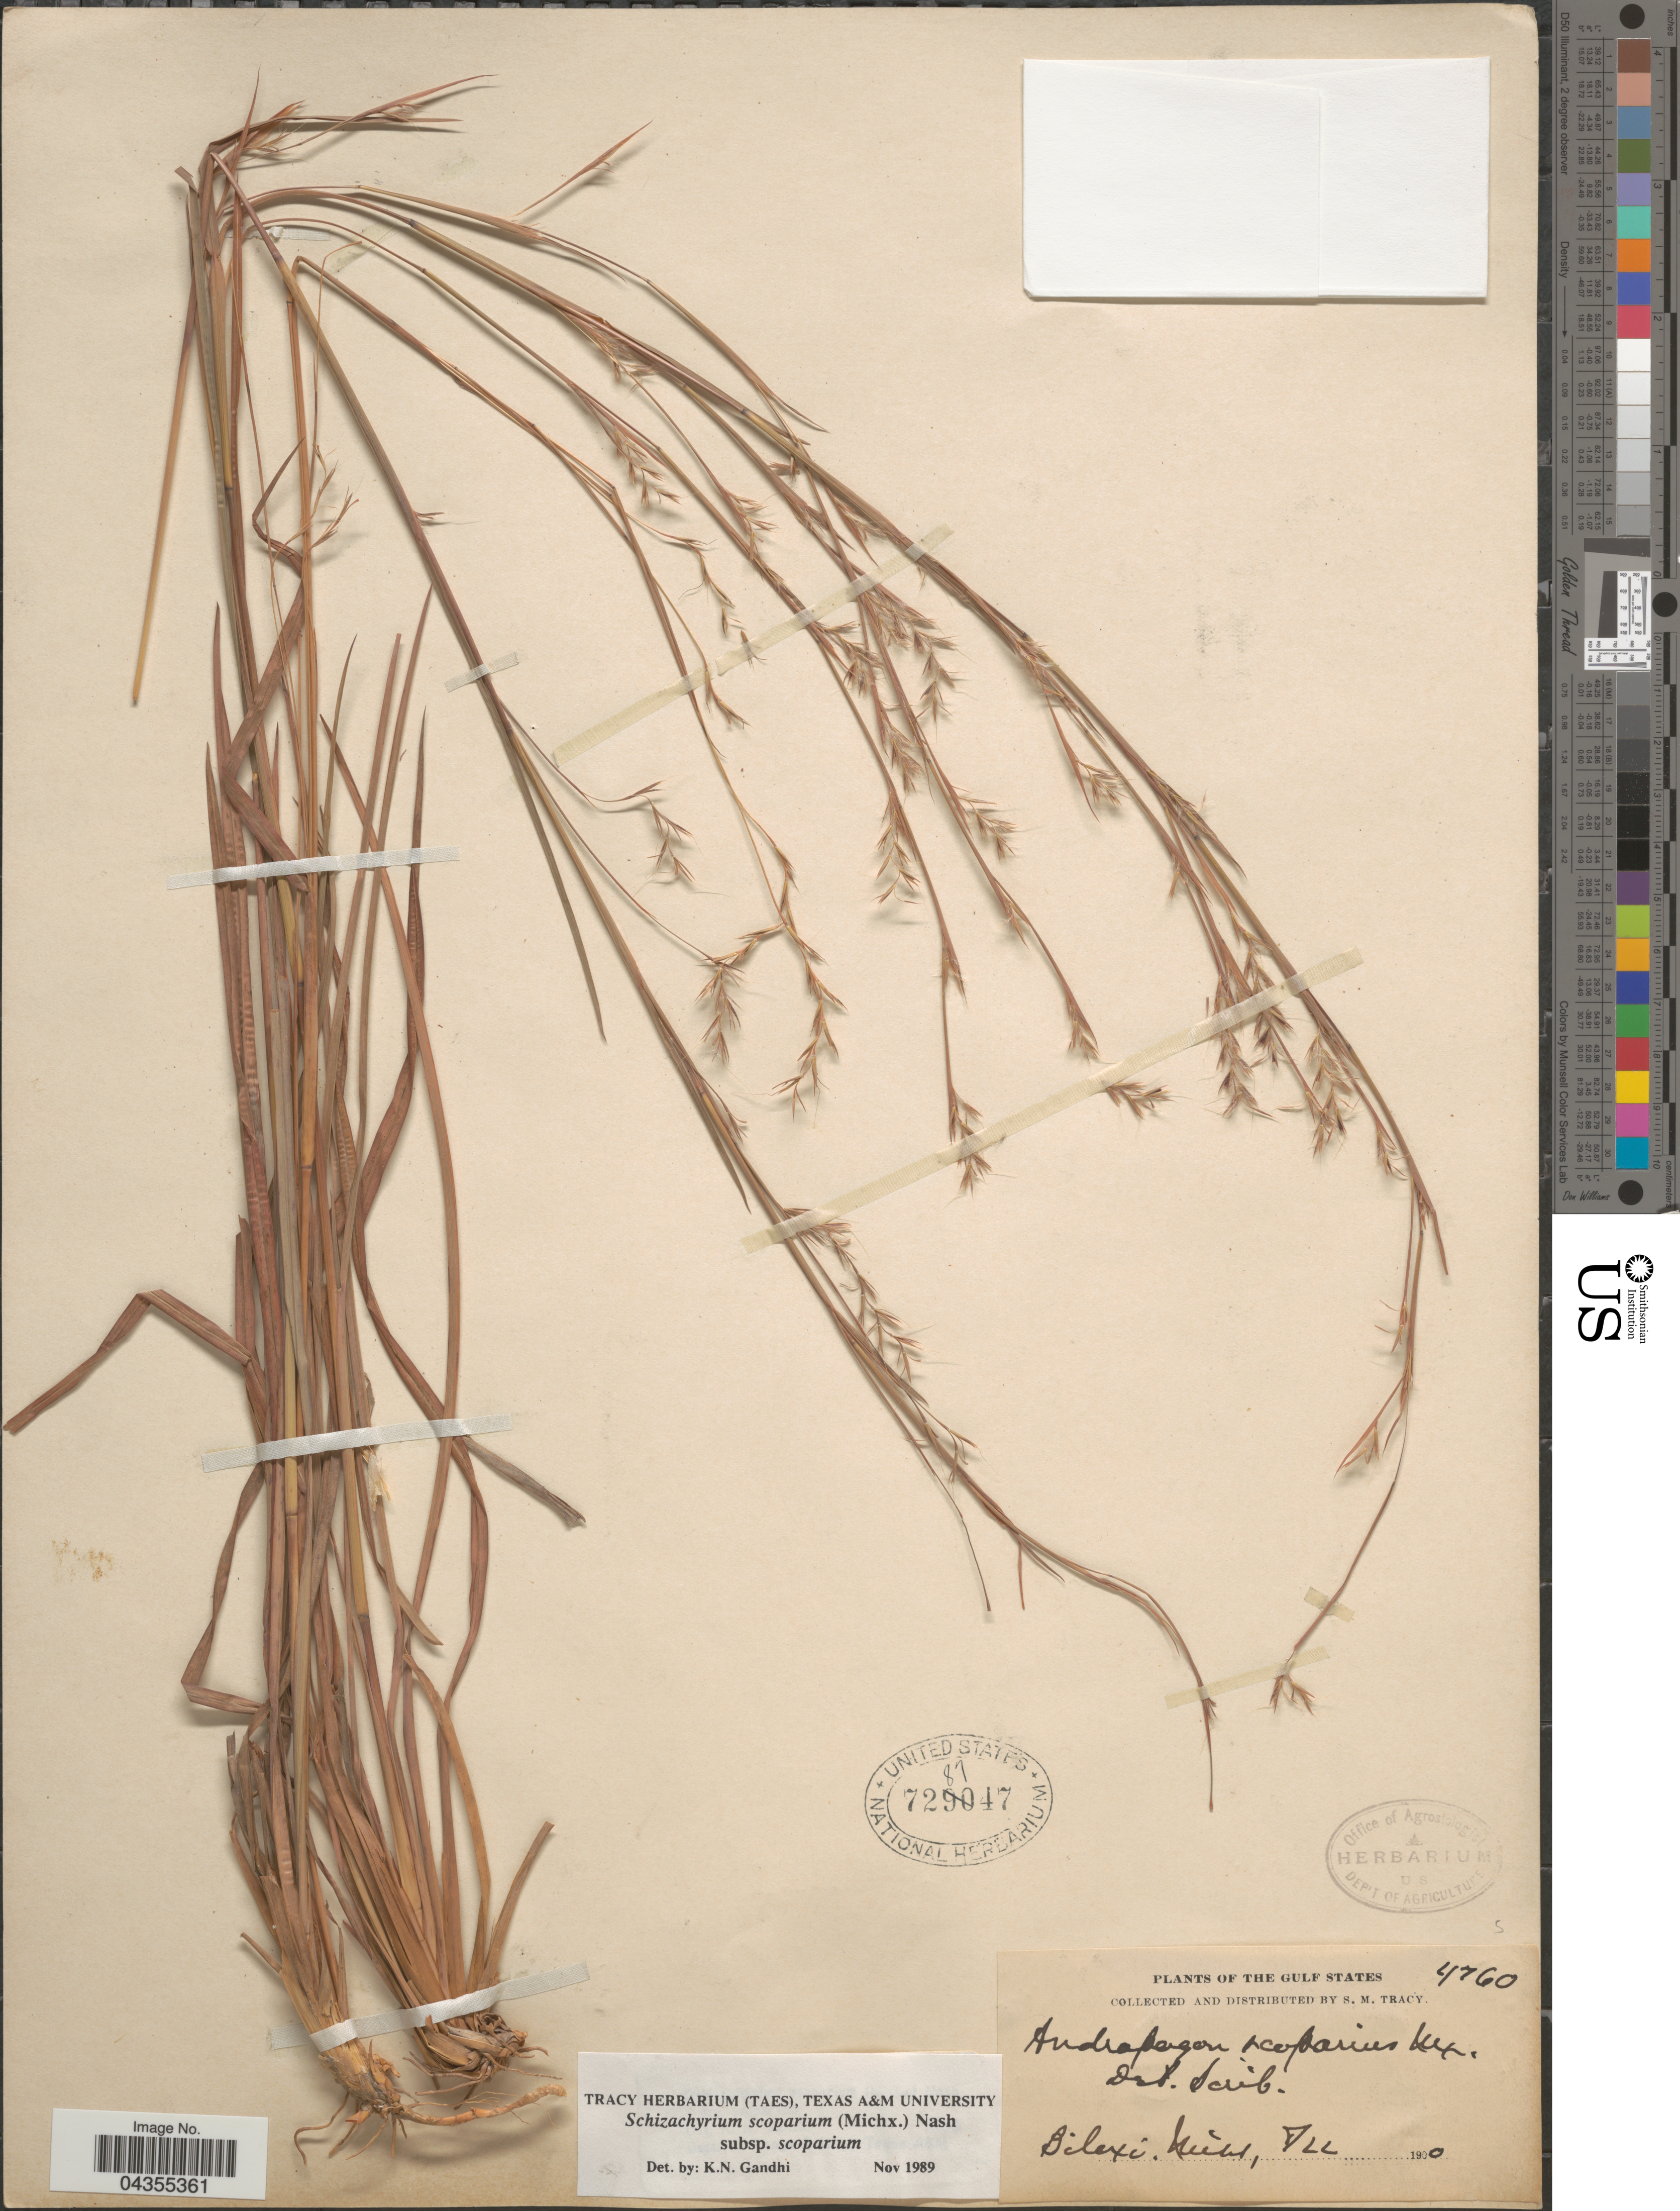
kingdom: Plantae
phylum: Tracheophyta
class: Liliopsida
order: Poales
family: Poaceae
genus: Schizachyrium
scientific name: Schizachyrium scoparium var. scoparium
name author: (Michx.) Nash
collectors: S. M. Tracy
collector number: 4760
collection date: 1900-08-22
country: United States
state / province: Mississippi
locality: The Gulf States. Biloxi.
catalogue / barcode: US 728747